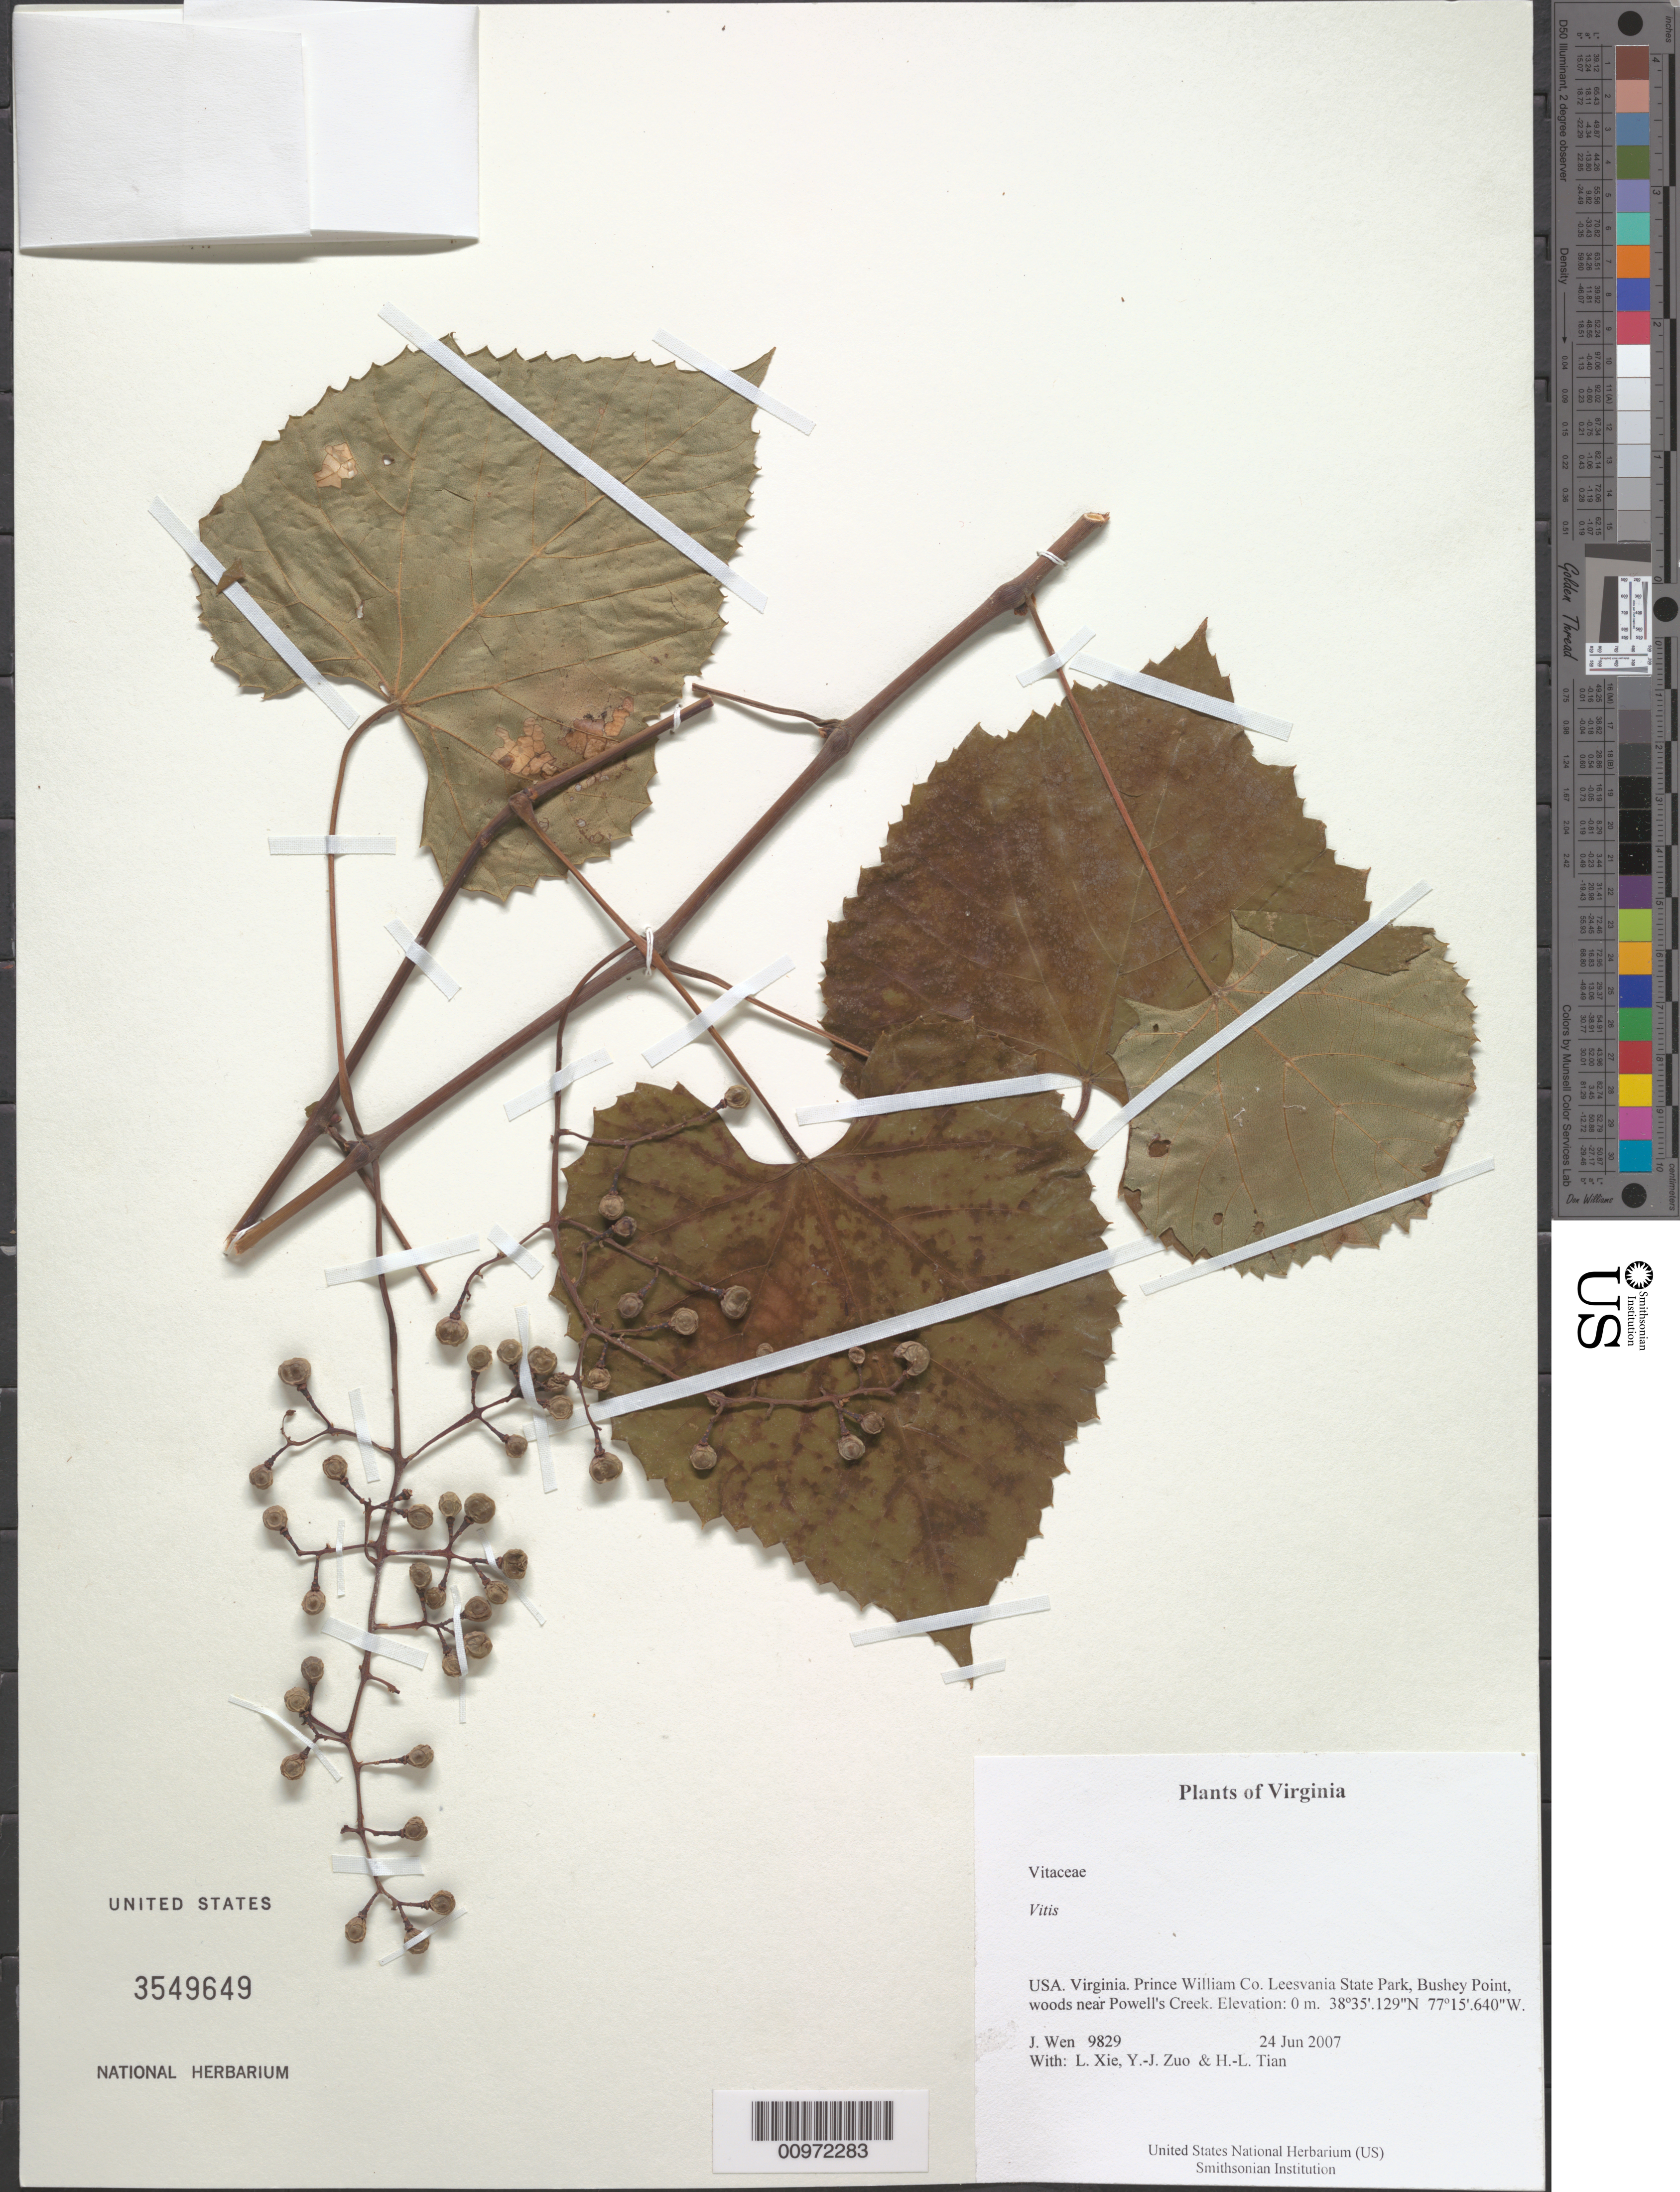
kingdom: Plantae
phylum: Tracheophyta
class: Magnoliopsida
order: Vitales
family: Vitaceae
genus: Vitis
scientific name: Vitis sp.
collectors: J. Wen, L. Xie, Y. Zuo & H. Tian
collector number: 9829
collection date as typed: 24 Jun 2007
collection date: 2007-06-24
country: United States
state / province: Virginia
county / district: Prince William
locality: Leesvania State Park, Bushey Point, woods near Powell's Creek.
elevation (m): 0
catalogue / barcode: US 3549649